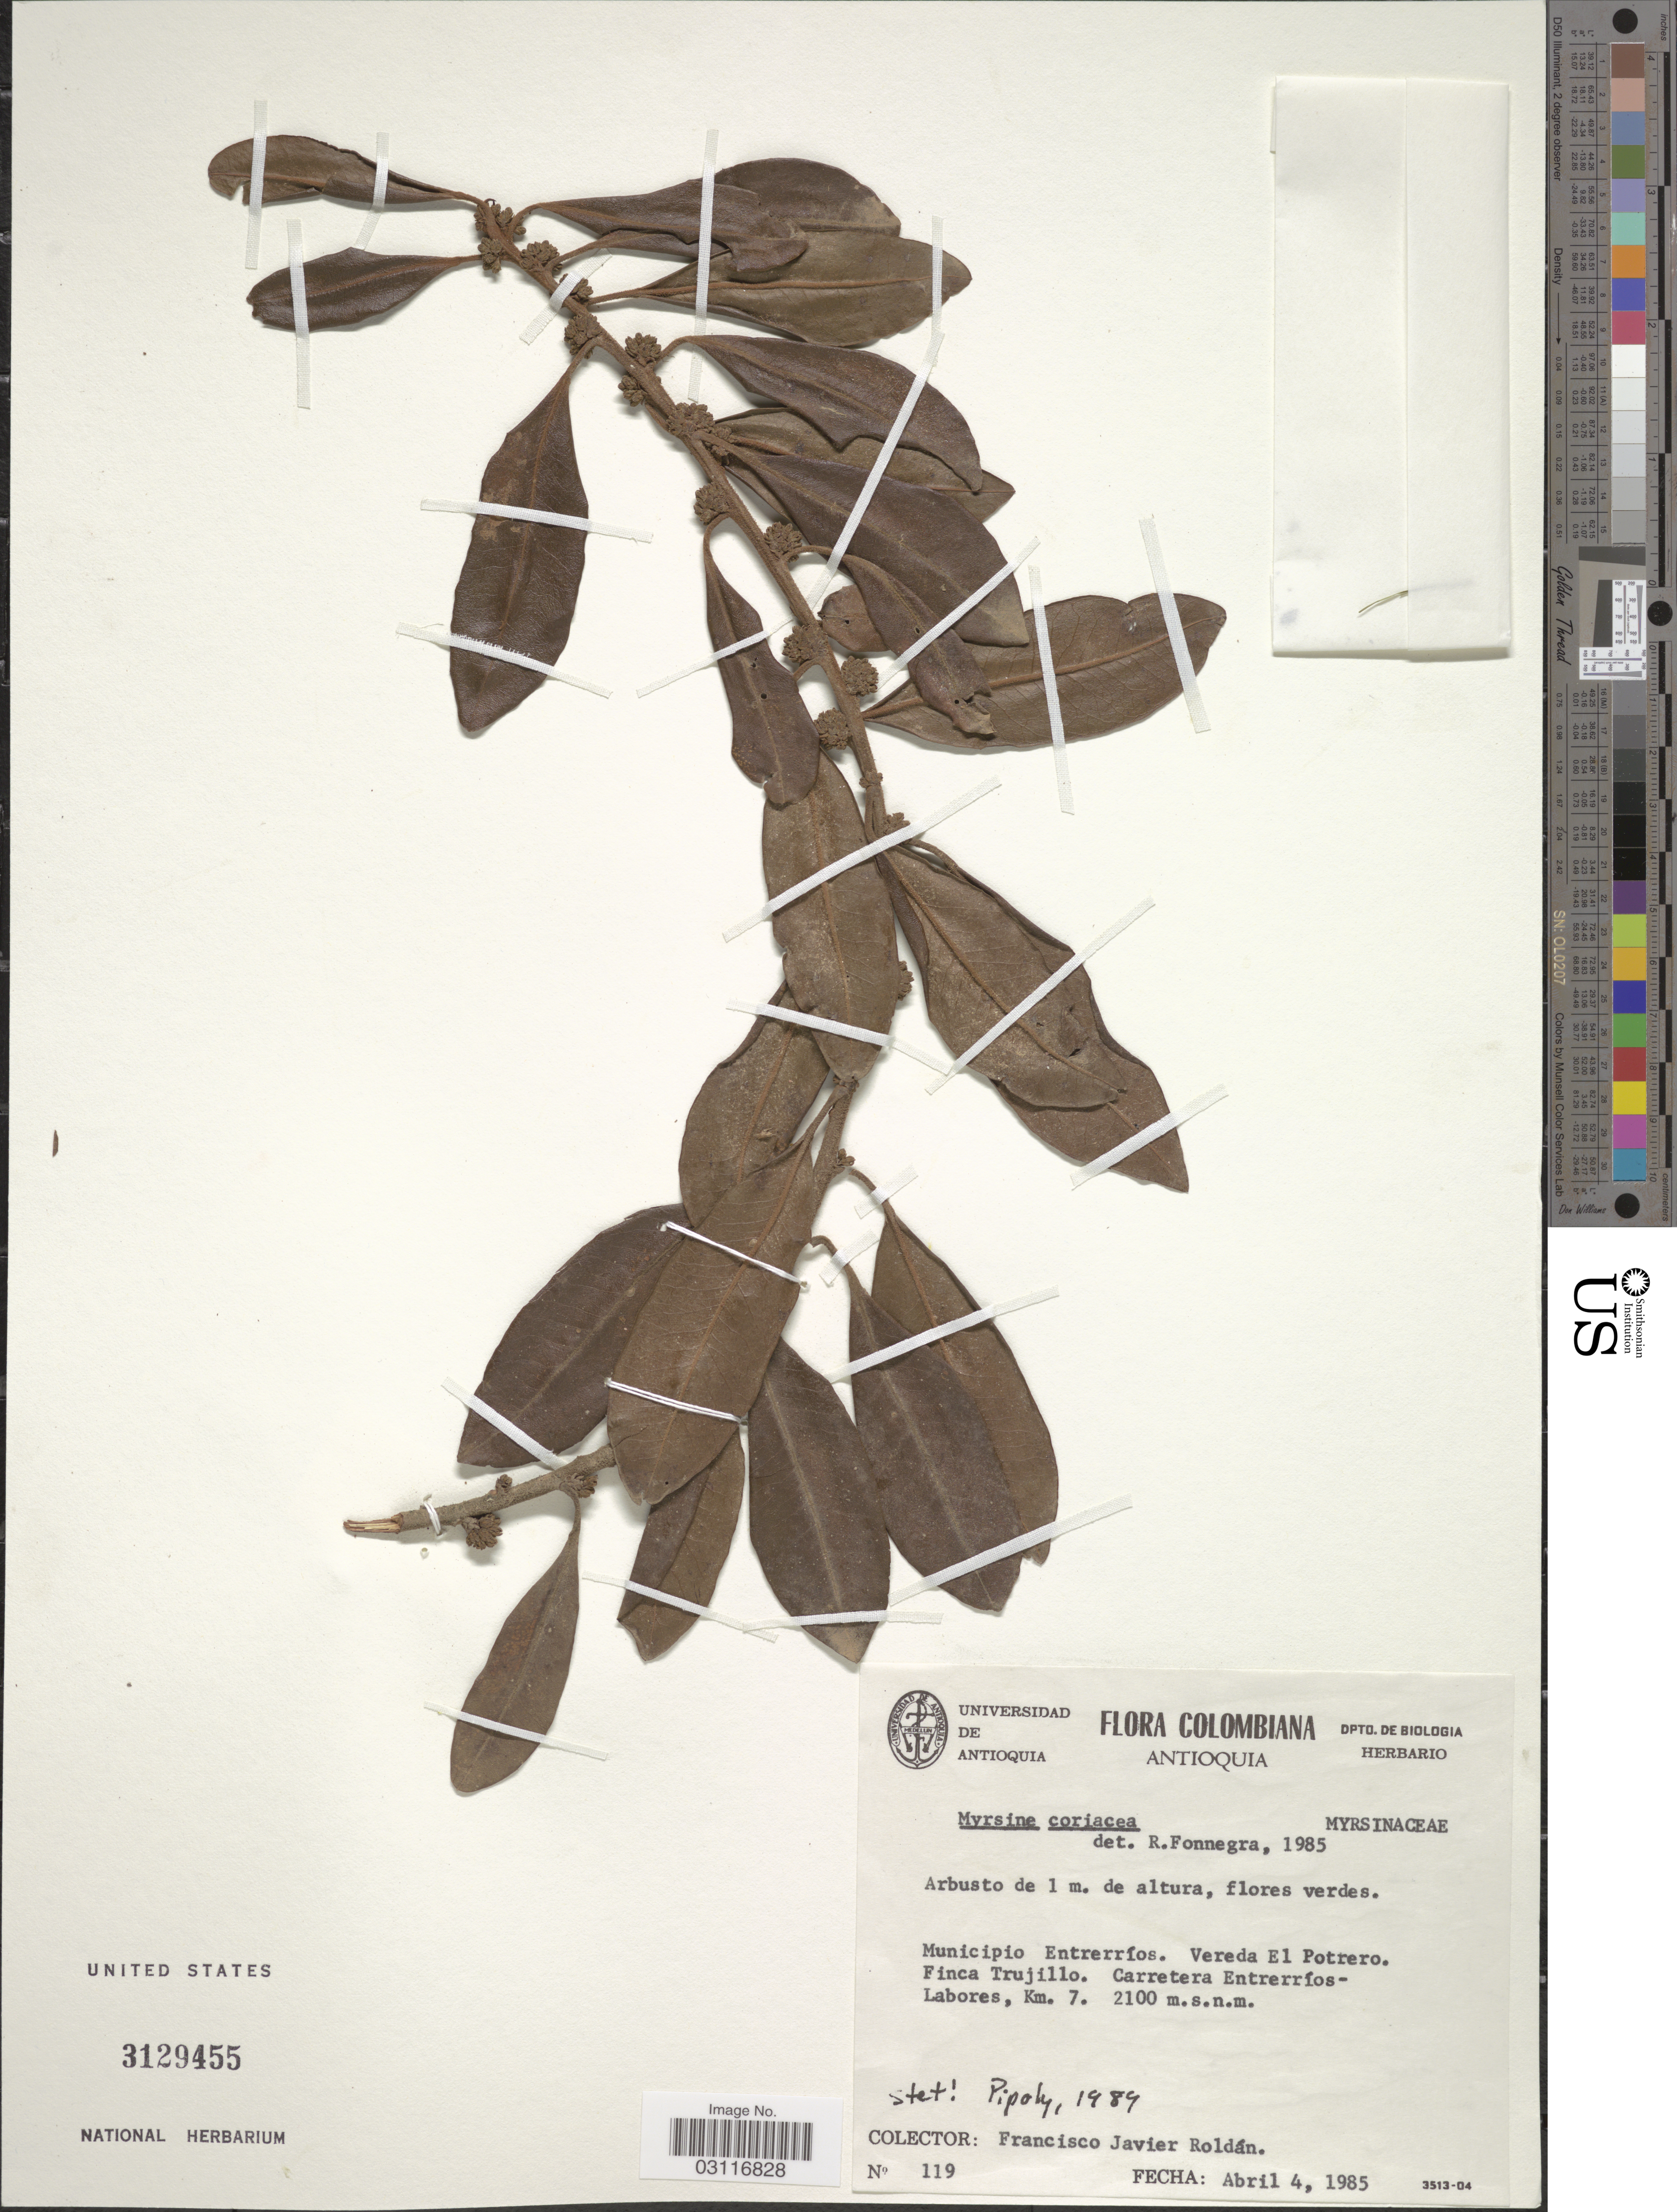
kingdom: Plantae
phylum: Tracheophyta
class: Magnoliopsida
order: Ericales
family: Primulaceae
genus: Myrsine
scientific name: Myrsine coriacea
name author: (Sw.) R. Br. ex Roem. & Schult.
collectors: F. J. Roldán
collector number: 119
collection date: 1985-04-04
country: Colombia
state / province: Antioquia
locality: Municipio Entrerríos. Vereda El Potrero. Finca Trujillo. Carretera Entrerríos - Labores, Km. 7.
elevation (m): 2100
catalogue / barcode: US 3129455